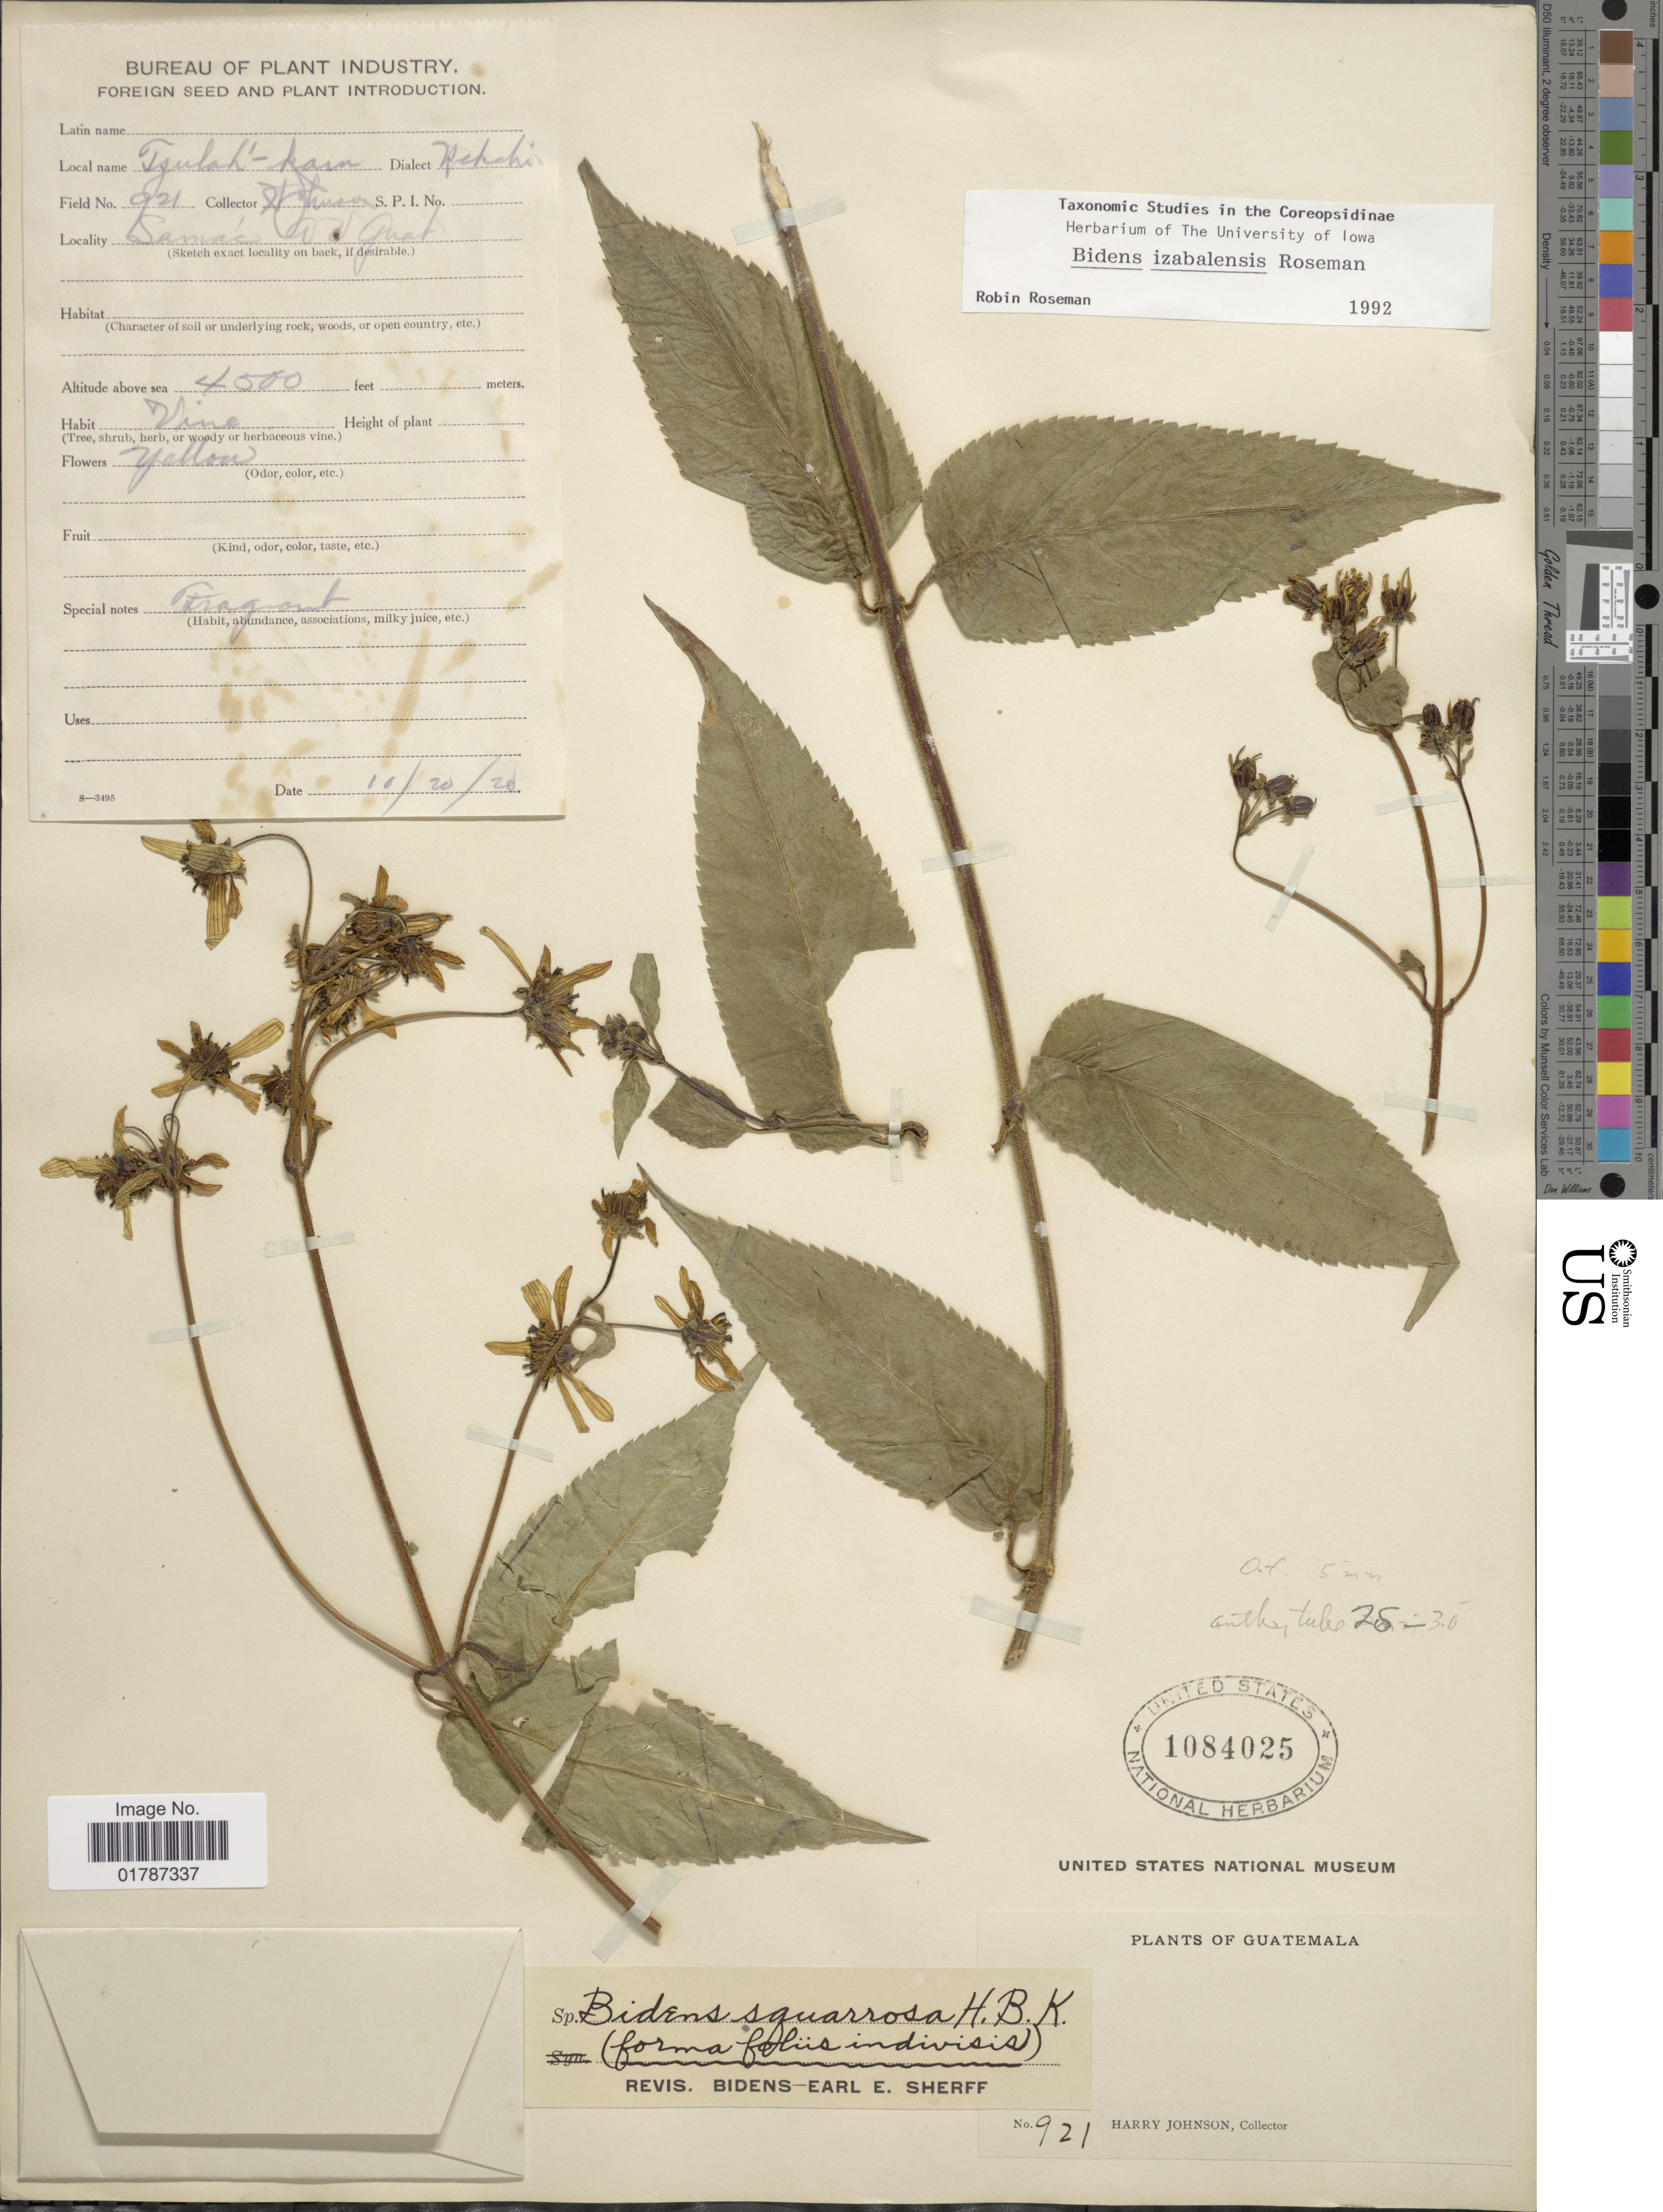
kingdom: Plantae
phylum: Tracheophyta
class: Magnoliopsida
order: Asterales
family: Asteraceae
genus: Bidens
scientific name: Bidens izabalensis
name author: Roseman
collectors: H. Johnson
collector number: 921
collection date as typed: Transcribed d/m/y: 20/10/20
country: Guatemala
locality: Samac, A. V. Guat.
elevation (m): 1372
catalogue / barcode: US 1084025